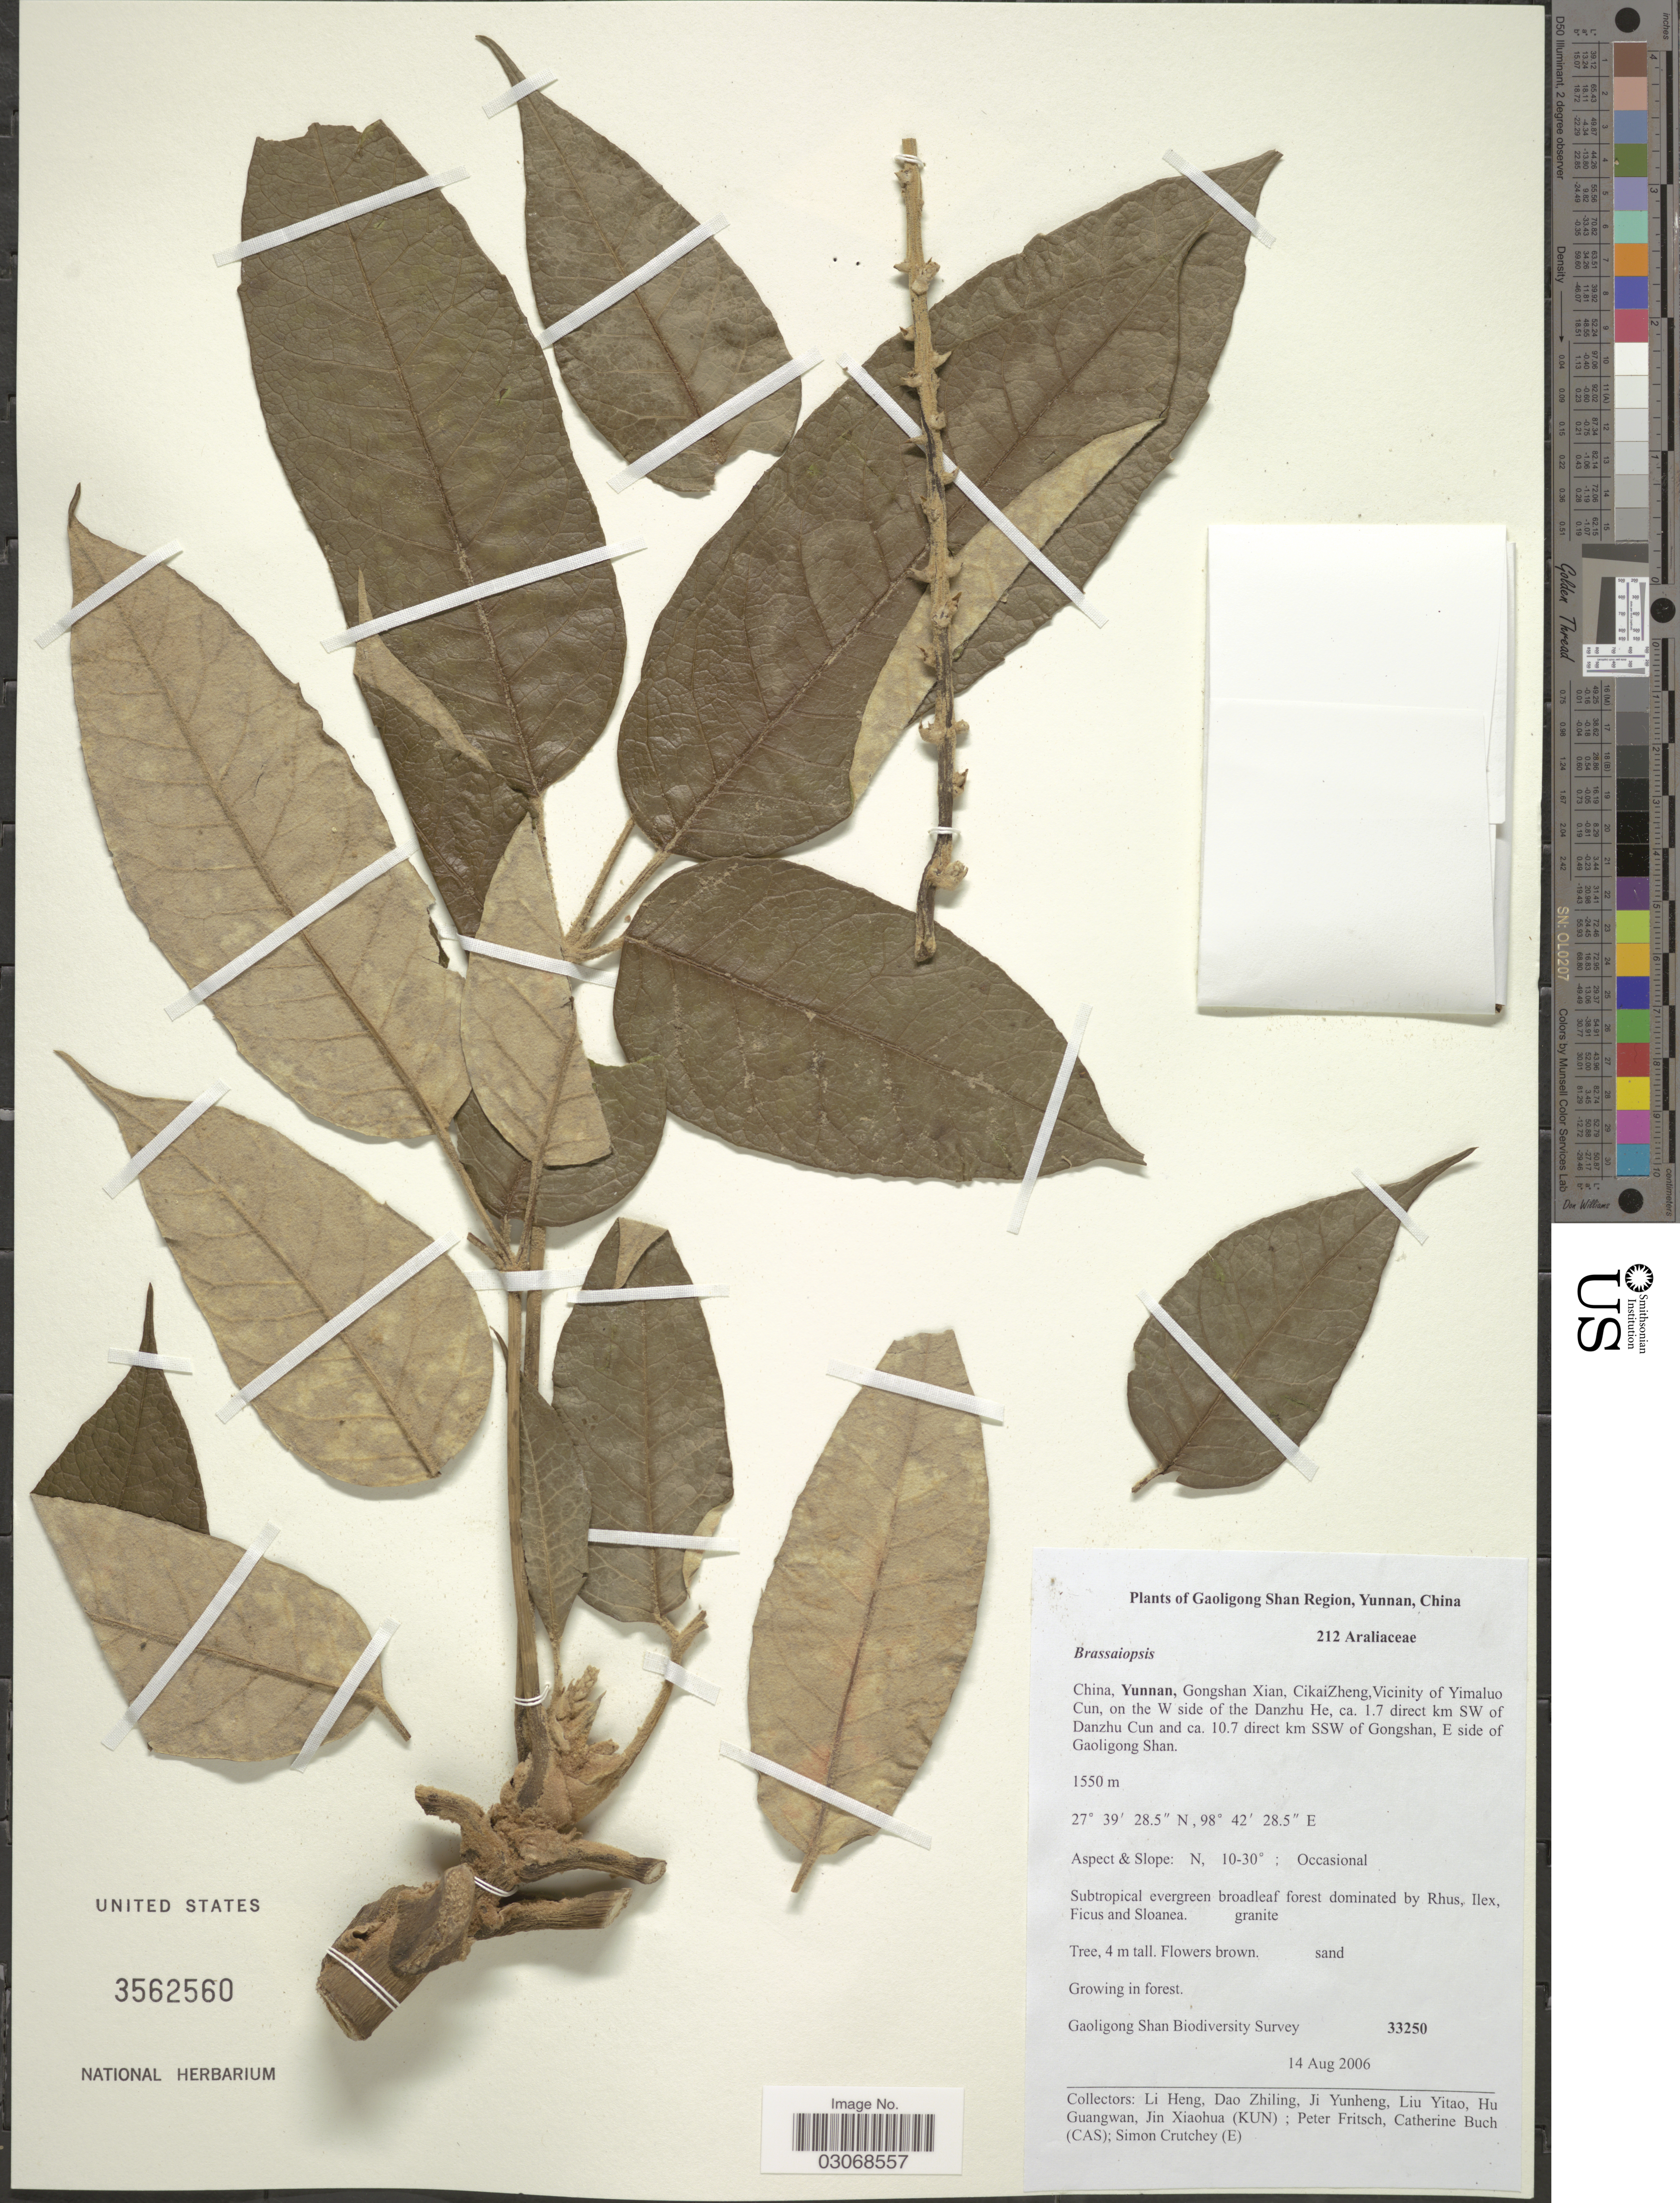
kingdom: Plantae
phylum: Tracheophyta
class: Magnoliopsida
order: Apiales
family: Araliaceae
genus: Brassaiopsis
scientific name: Brassaiopsis sp.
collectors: Gaoligong Shan Biodiversity Survey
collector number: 33250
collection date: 2006-08-14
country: China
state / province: Yunnan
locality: Gaoligong Shan Region. Gongshan Xian, CikaiZheng, Vicinity of Yimaluo Cun, on the W side of the Danzhu He, ca. 1.7 direct km SW of Danzhu Cun and ca. 10.7 direct km SSW of Gongshan, E. side of Gaoligong Shan.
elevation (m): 1550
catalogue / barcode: US 3562560